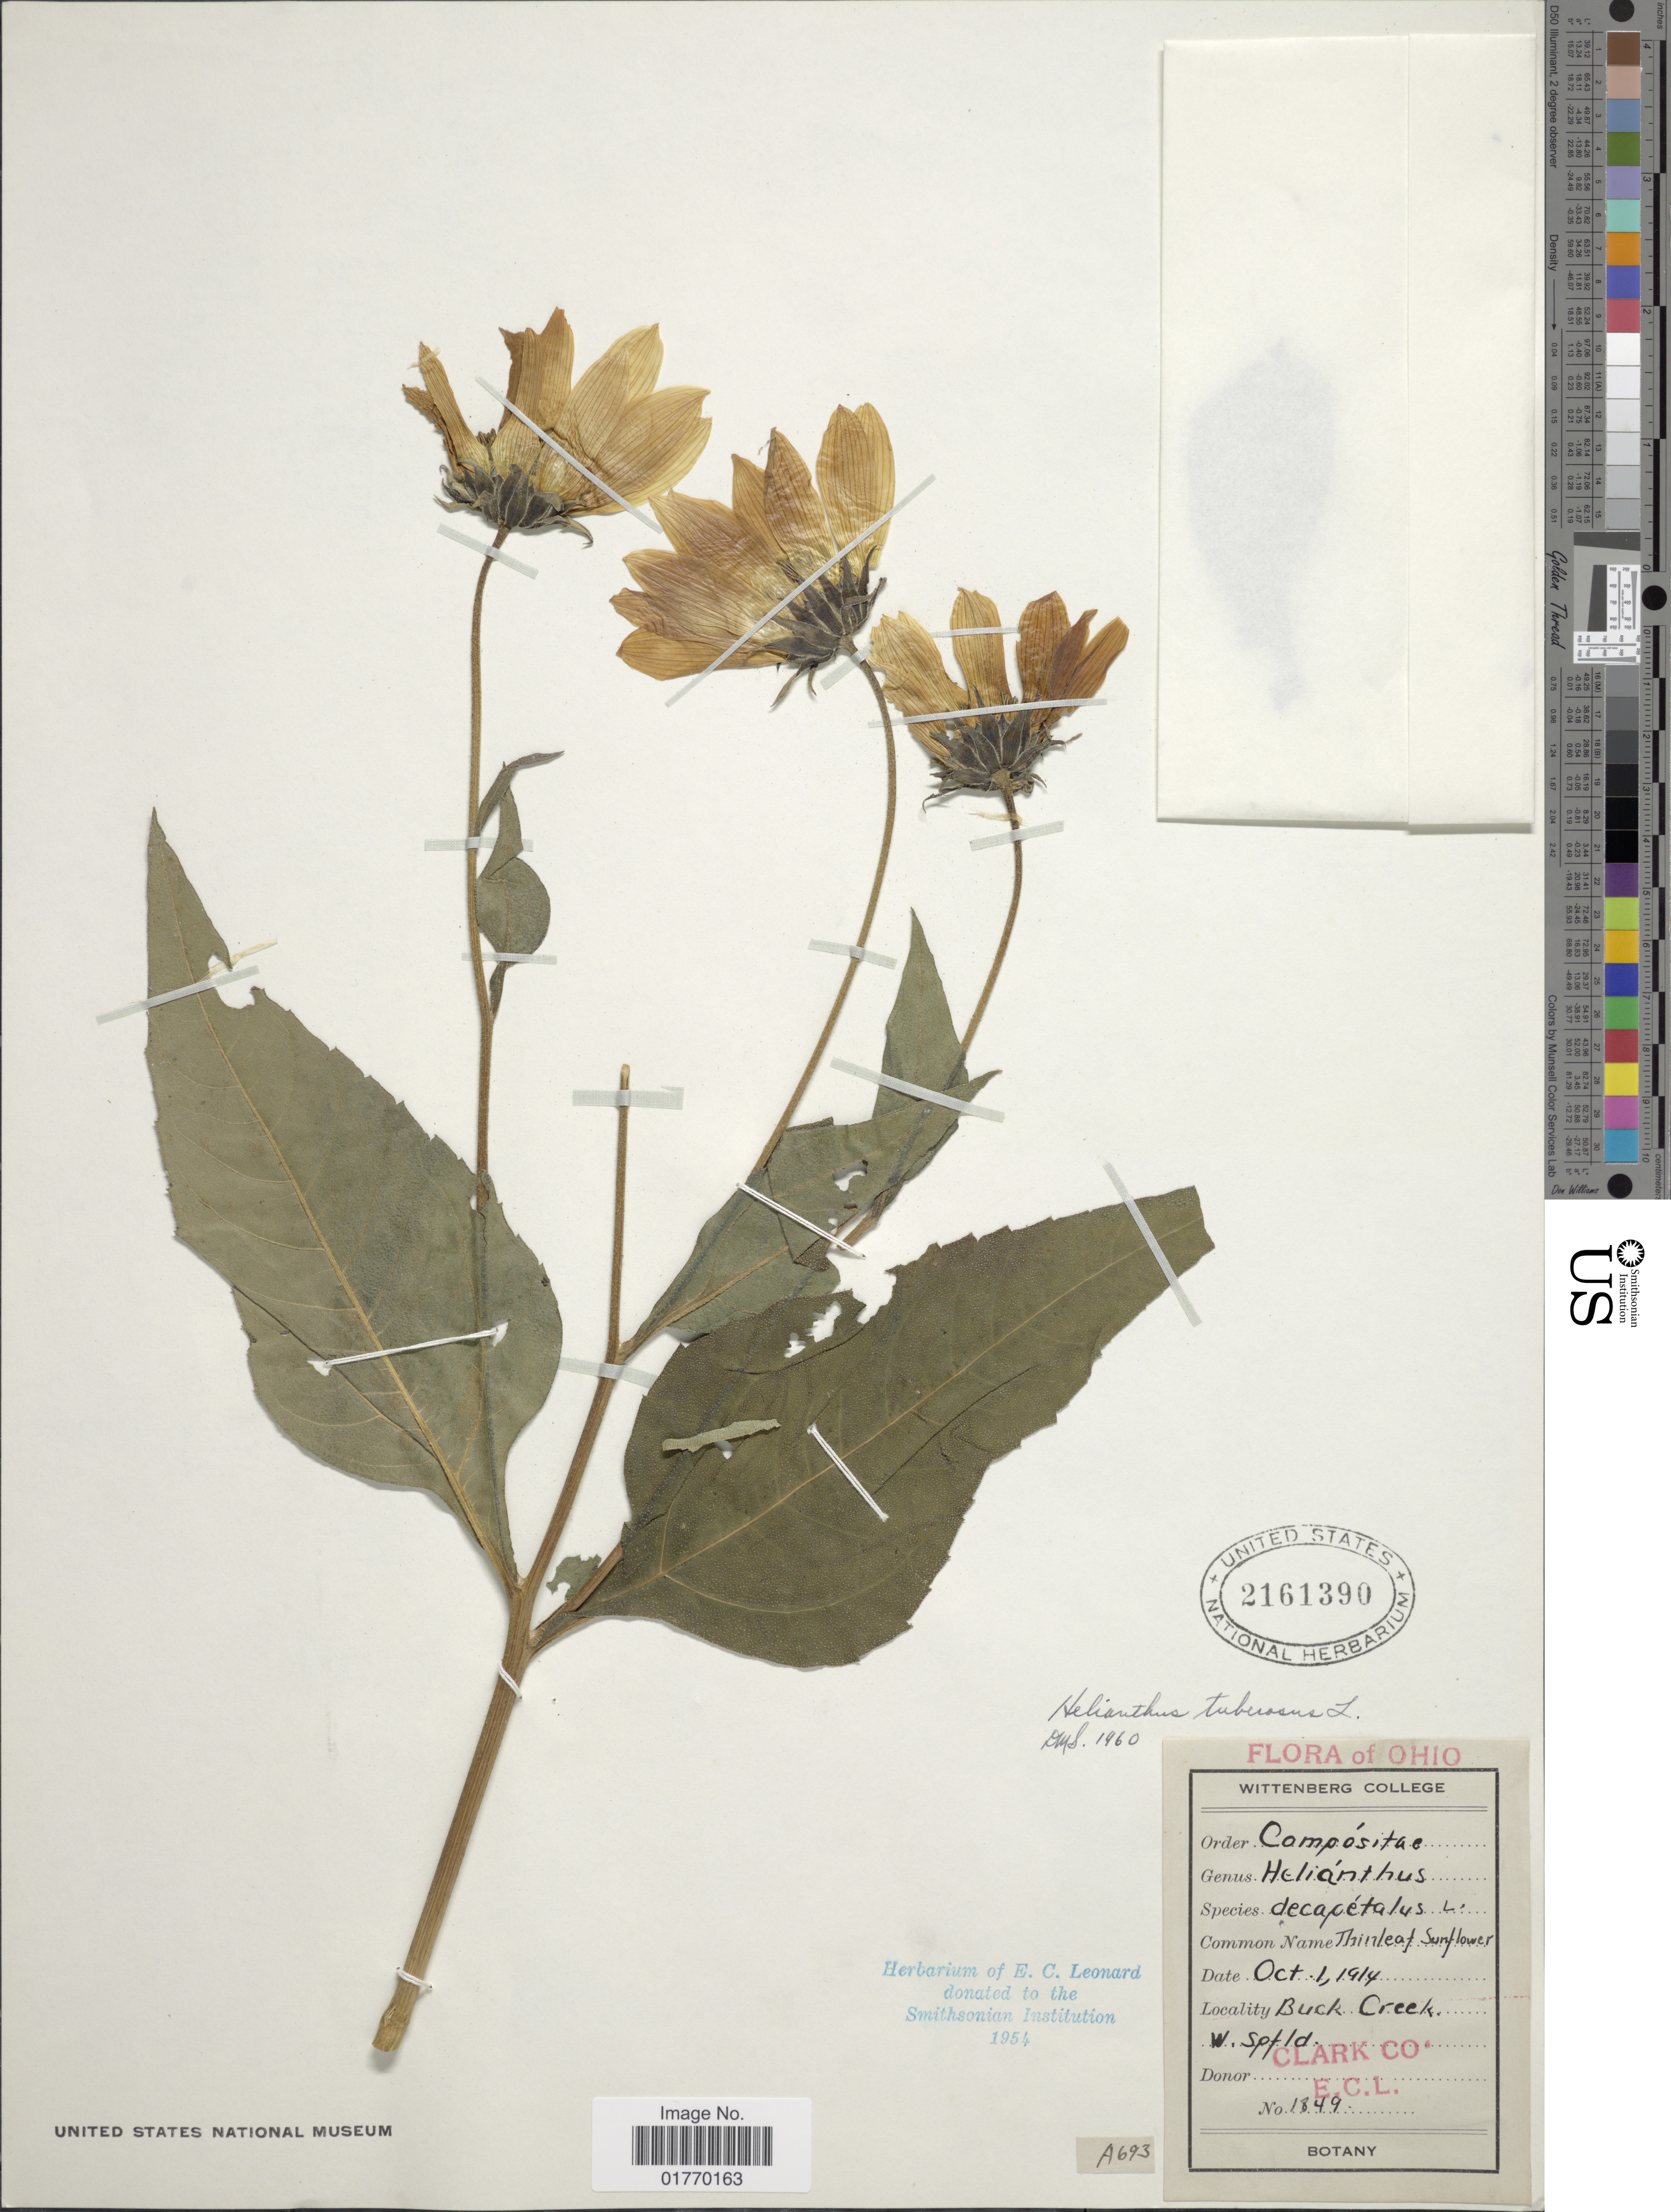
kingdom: Plantae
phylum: Tracheophyta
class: Magnoliopsida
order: Asterales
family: Asteraceae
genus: Helianthus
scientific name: Helianthus decapetalus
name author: L.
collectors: E. C. Leonard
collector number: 1849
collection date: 1914-10-01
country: United States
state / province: Ohio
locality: Buck Creek, Clark Co.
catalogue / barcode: US 2161390